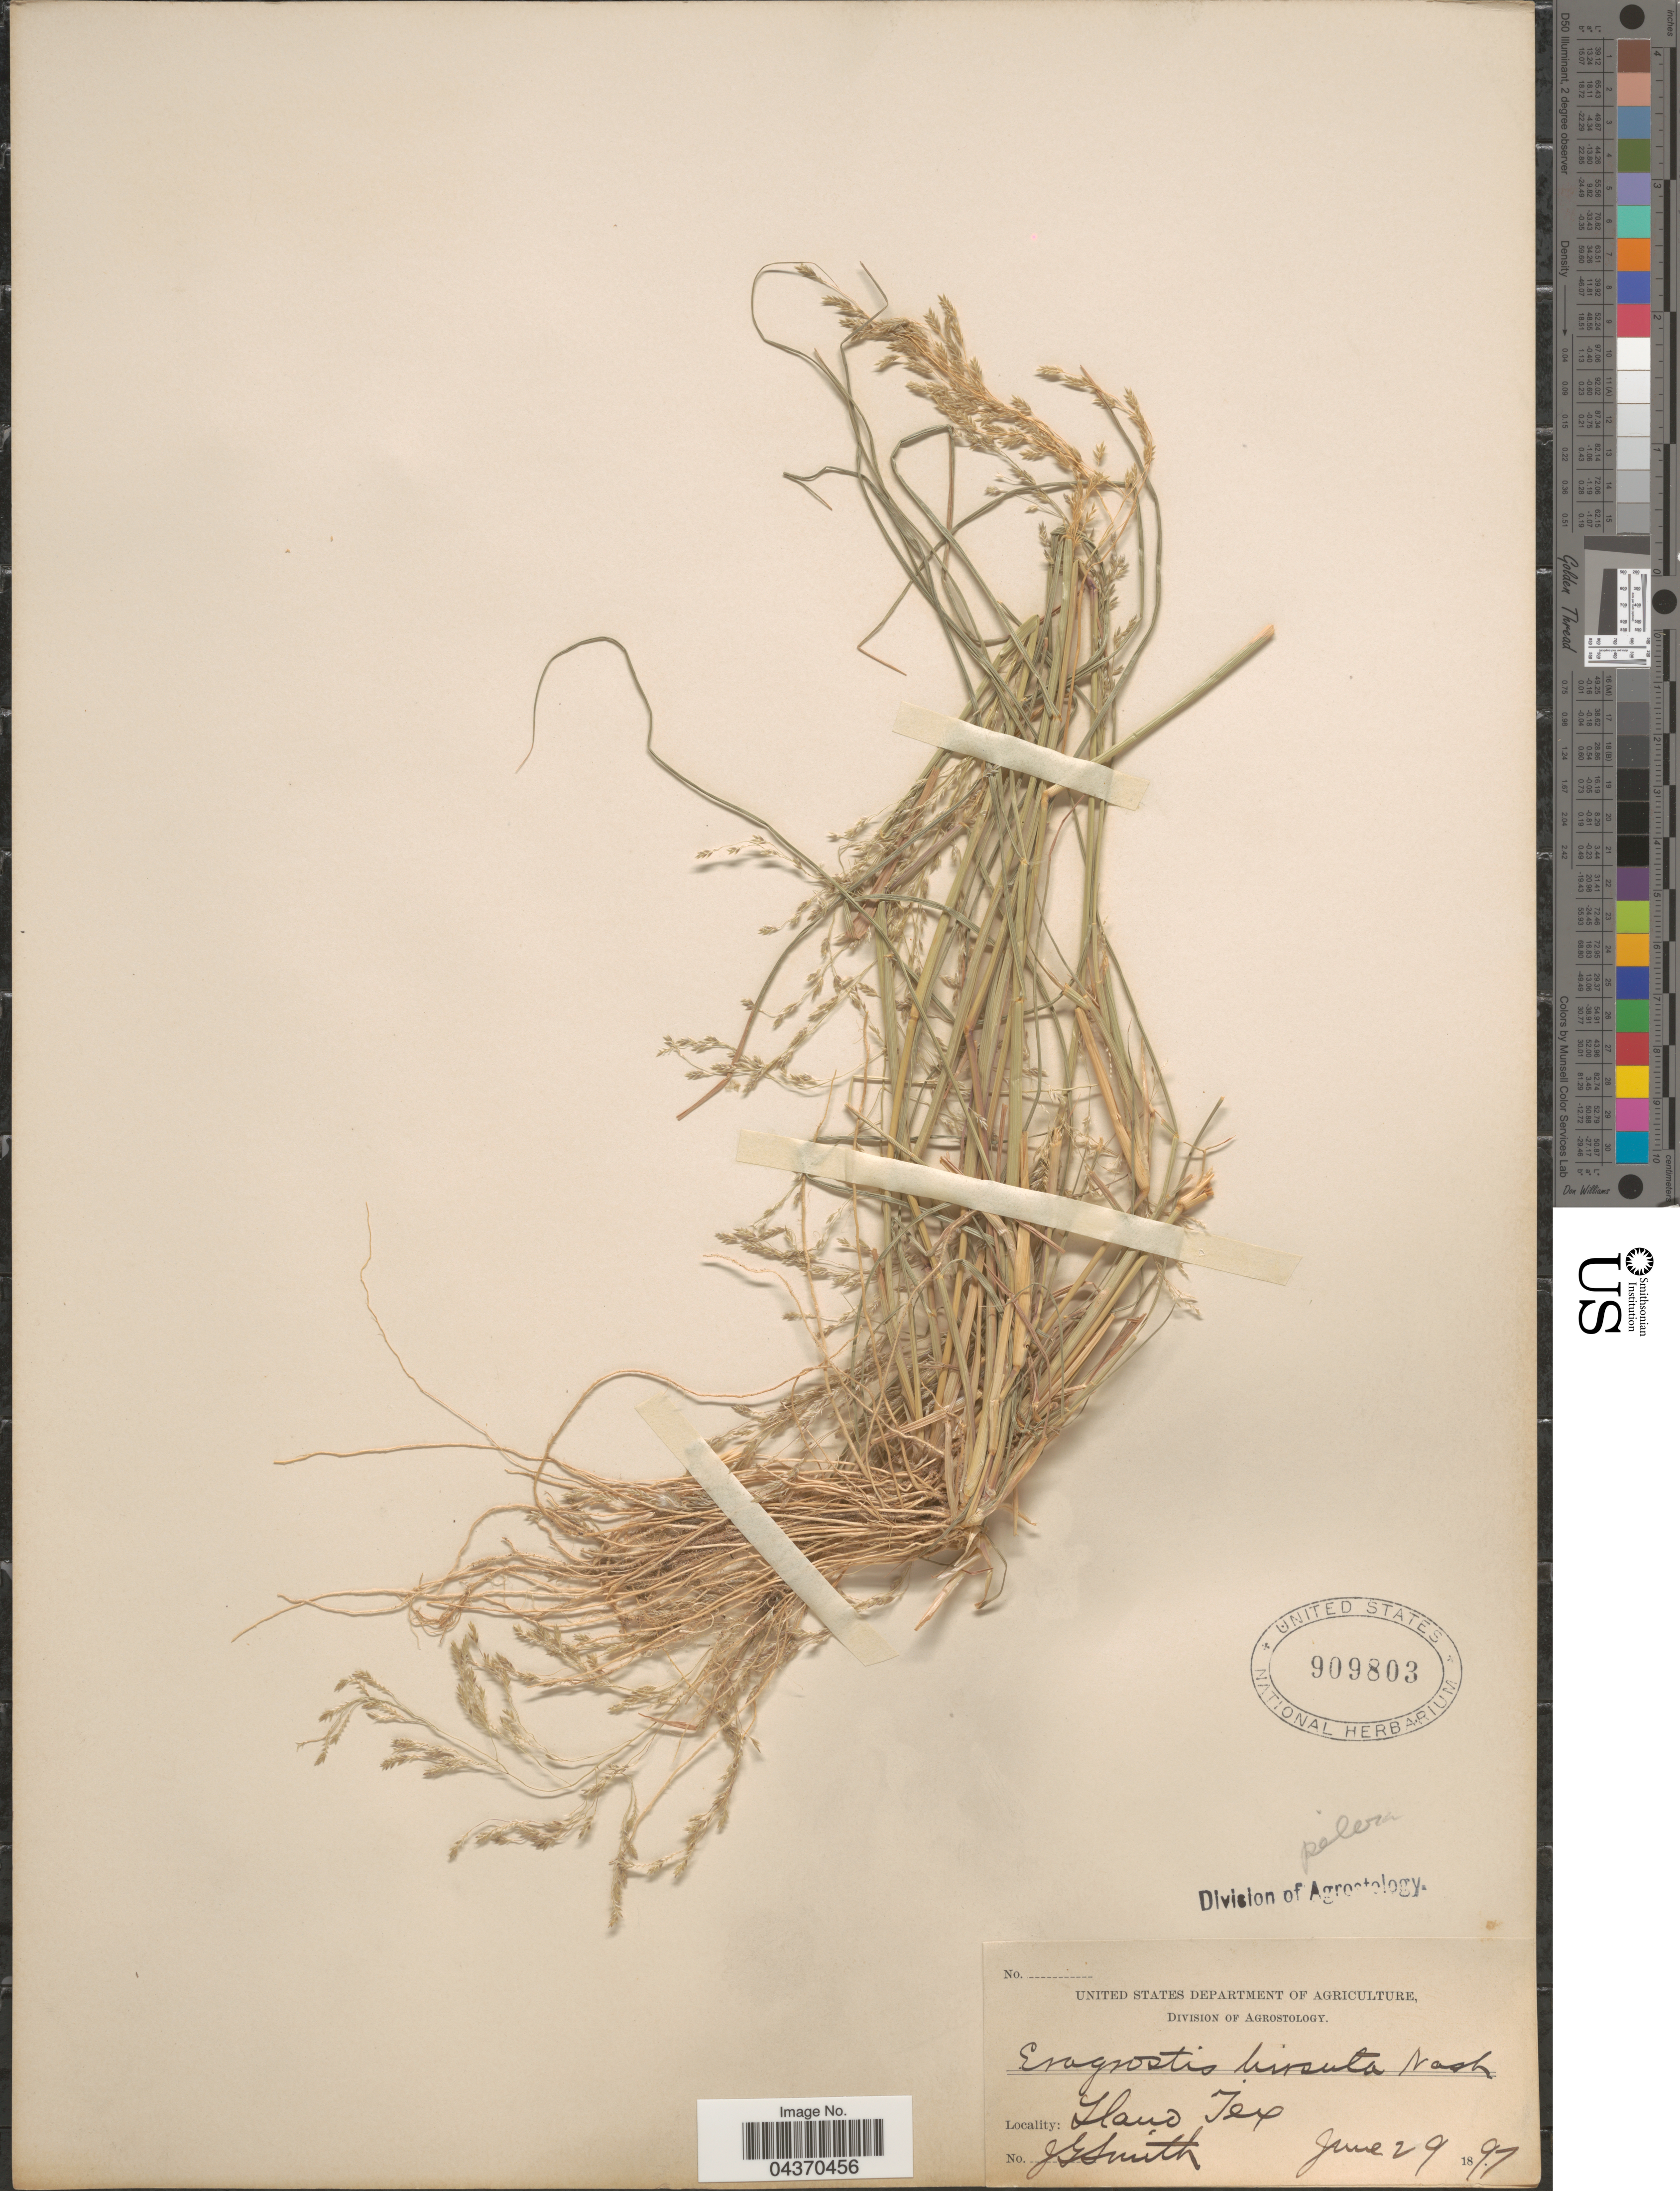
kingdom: Plantae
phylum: Tracheophyta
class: Liliopsida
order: Poales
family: Poaceae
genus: Eragrostis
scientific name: Eragrostis pectinacea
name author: (Michx.) Nees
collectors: J. G. Smith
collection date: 1897-06-29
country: United States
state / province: Texas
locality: Llano.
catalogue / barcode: US 909803